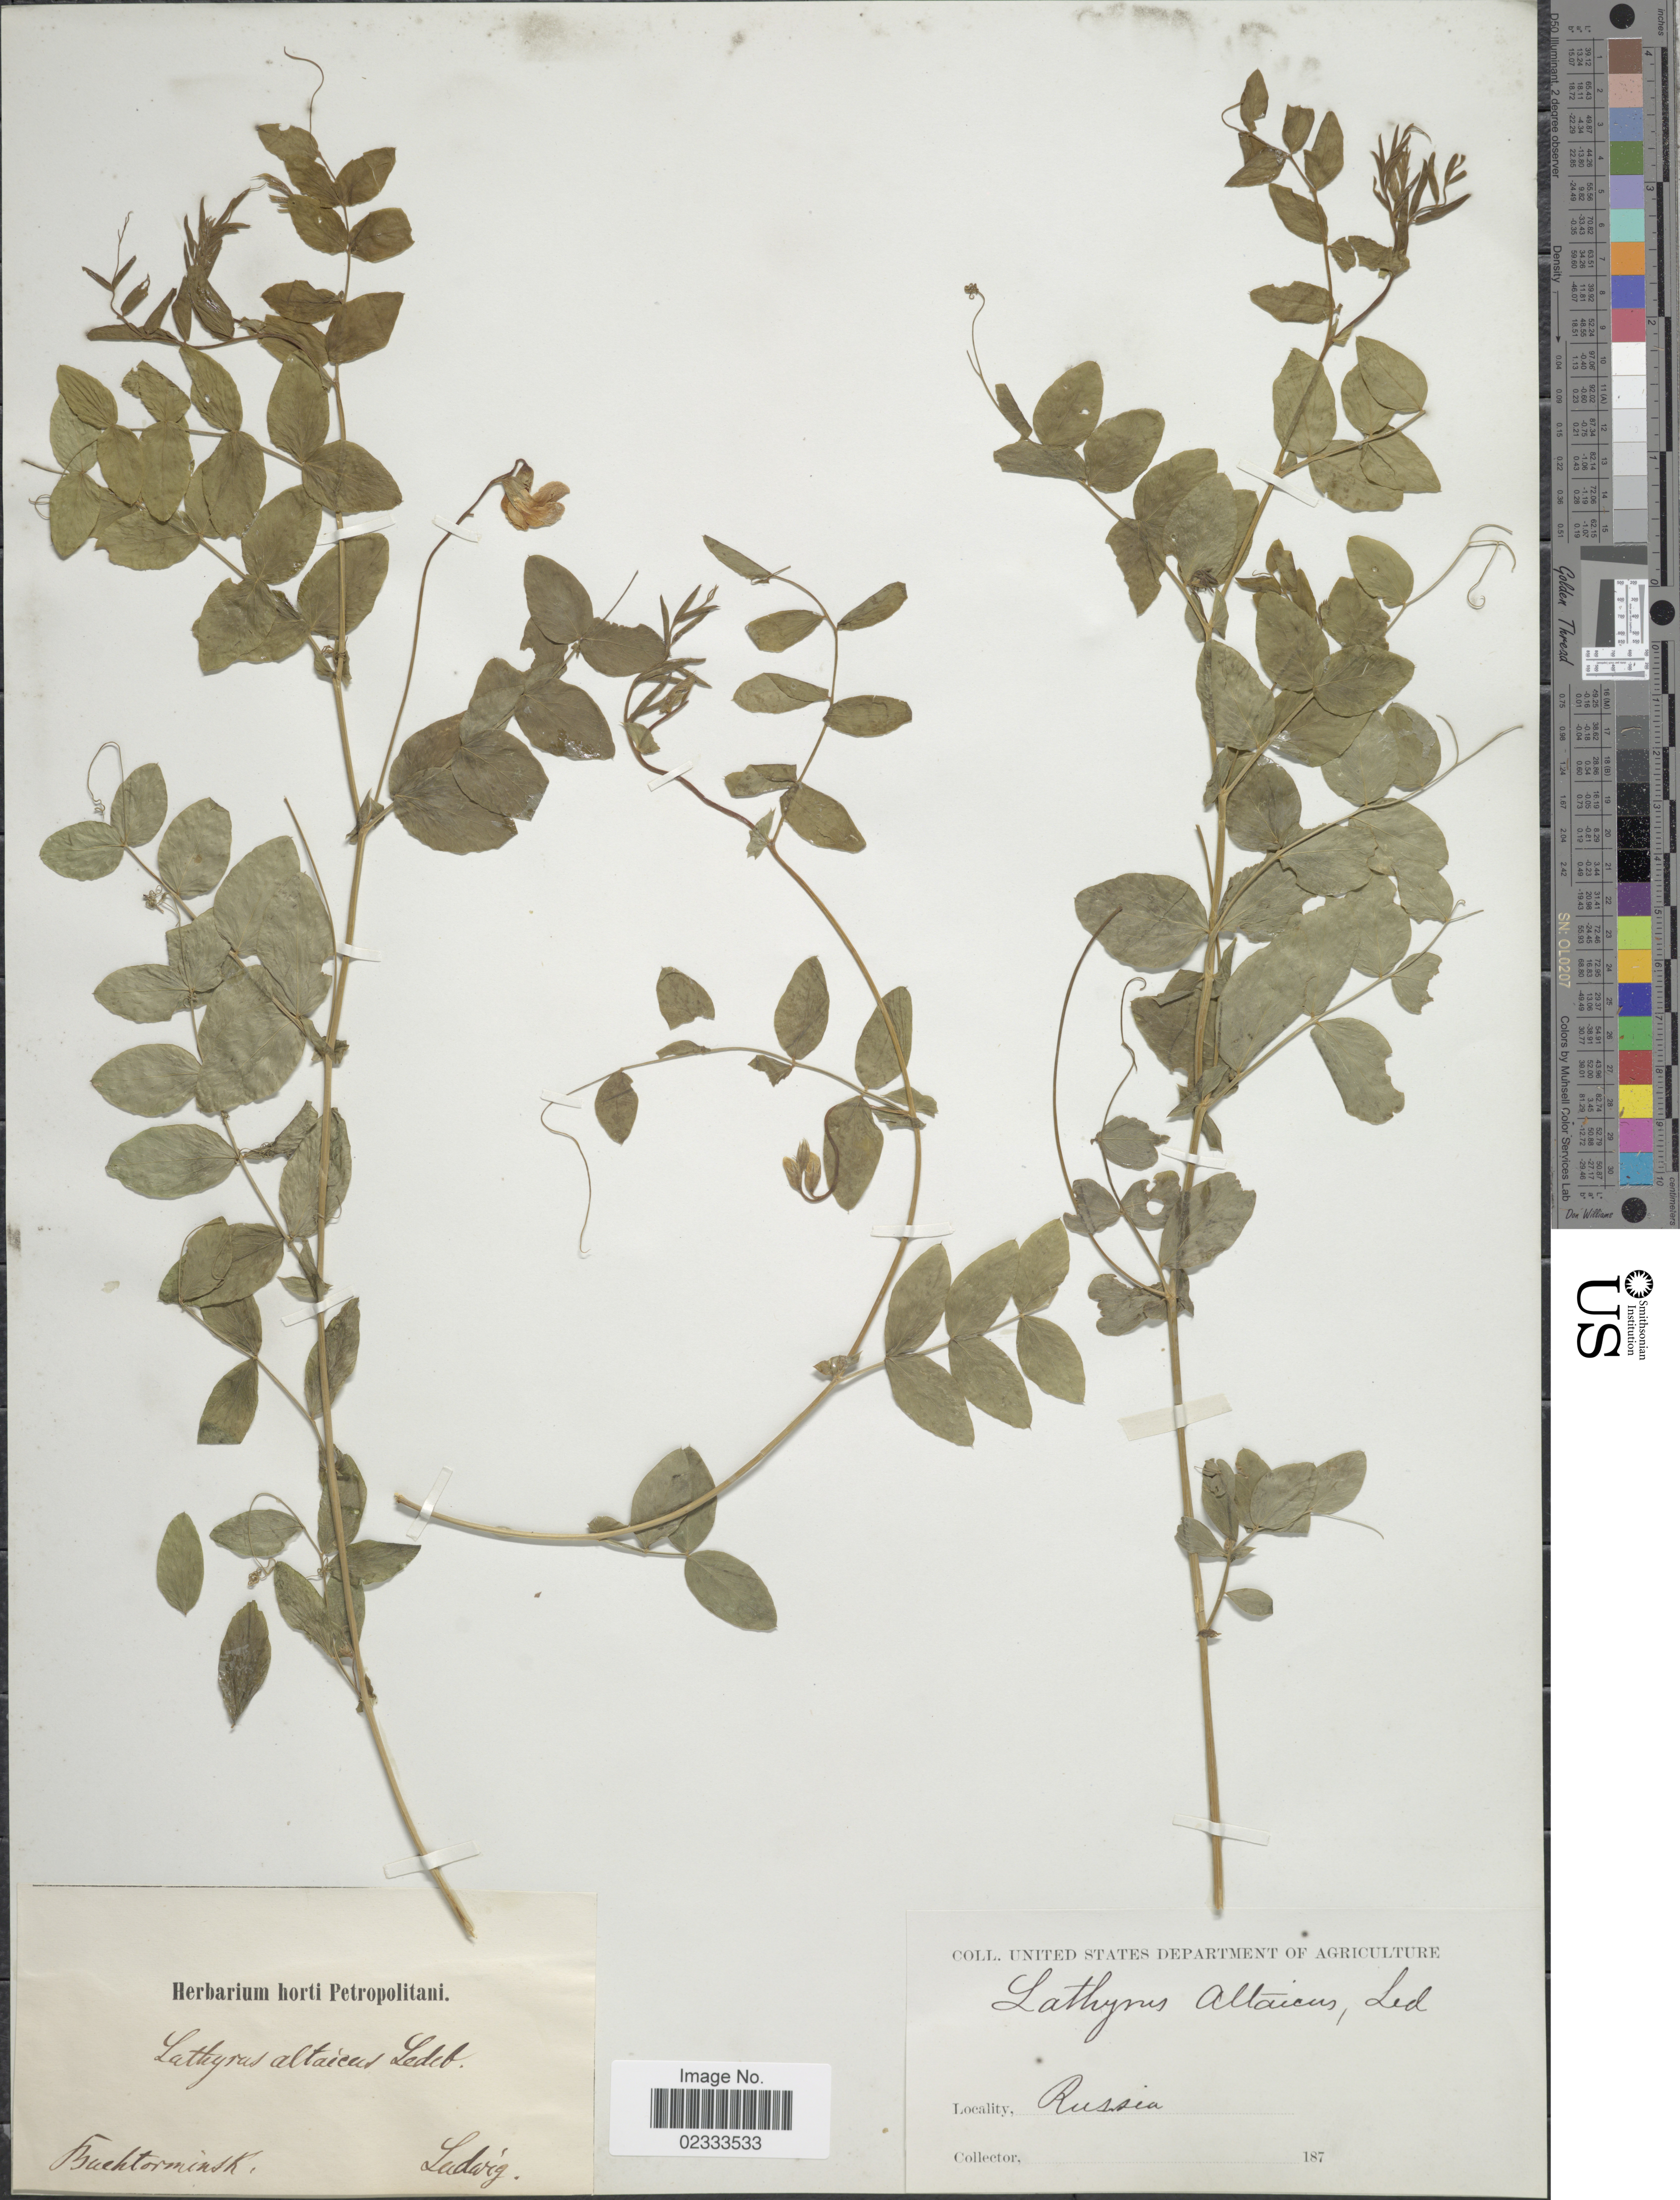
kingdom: Plantae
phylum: Tracheophyta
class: Magnoliopsida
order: Fabales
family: Fabaceae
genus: Lathyrus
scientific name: Lathyrus altaicus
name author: Ledeb.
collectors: Ludwig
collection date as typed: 187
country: Russian Federation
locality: Buchtorminsk